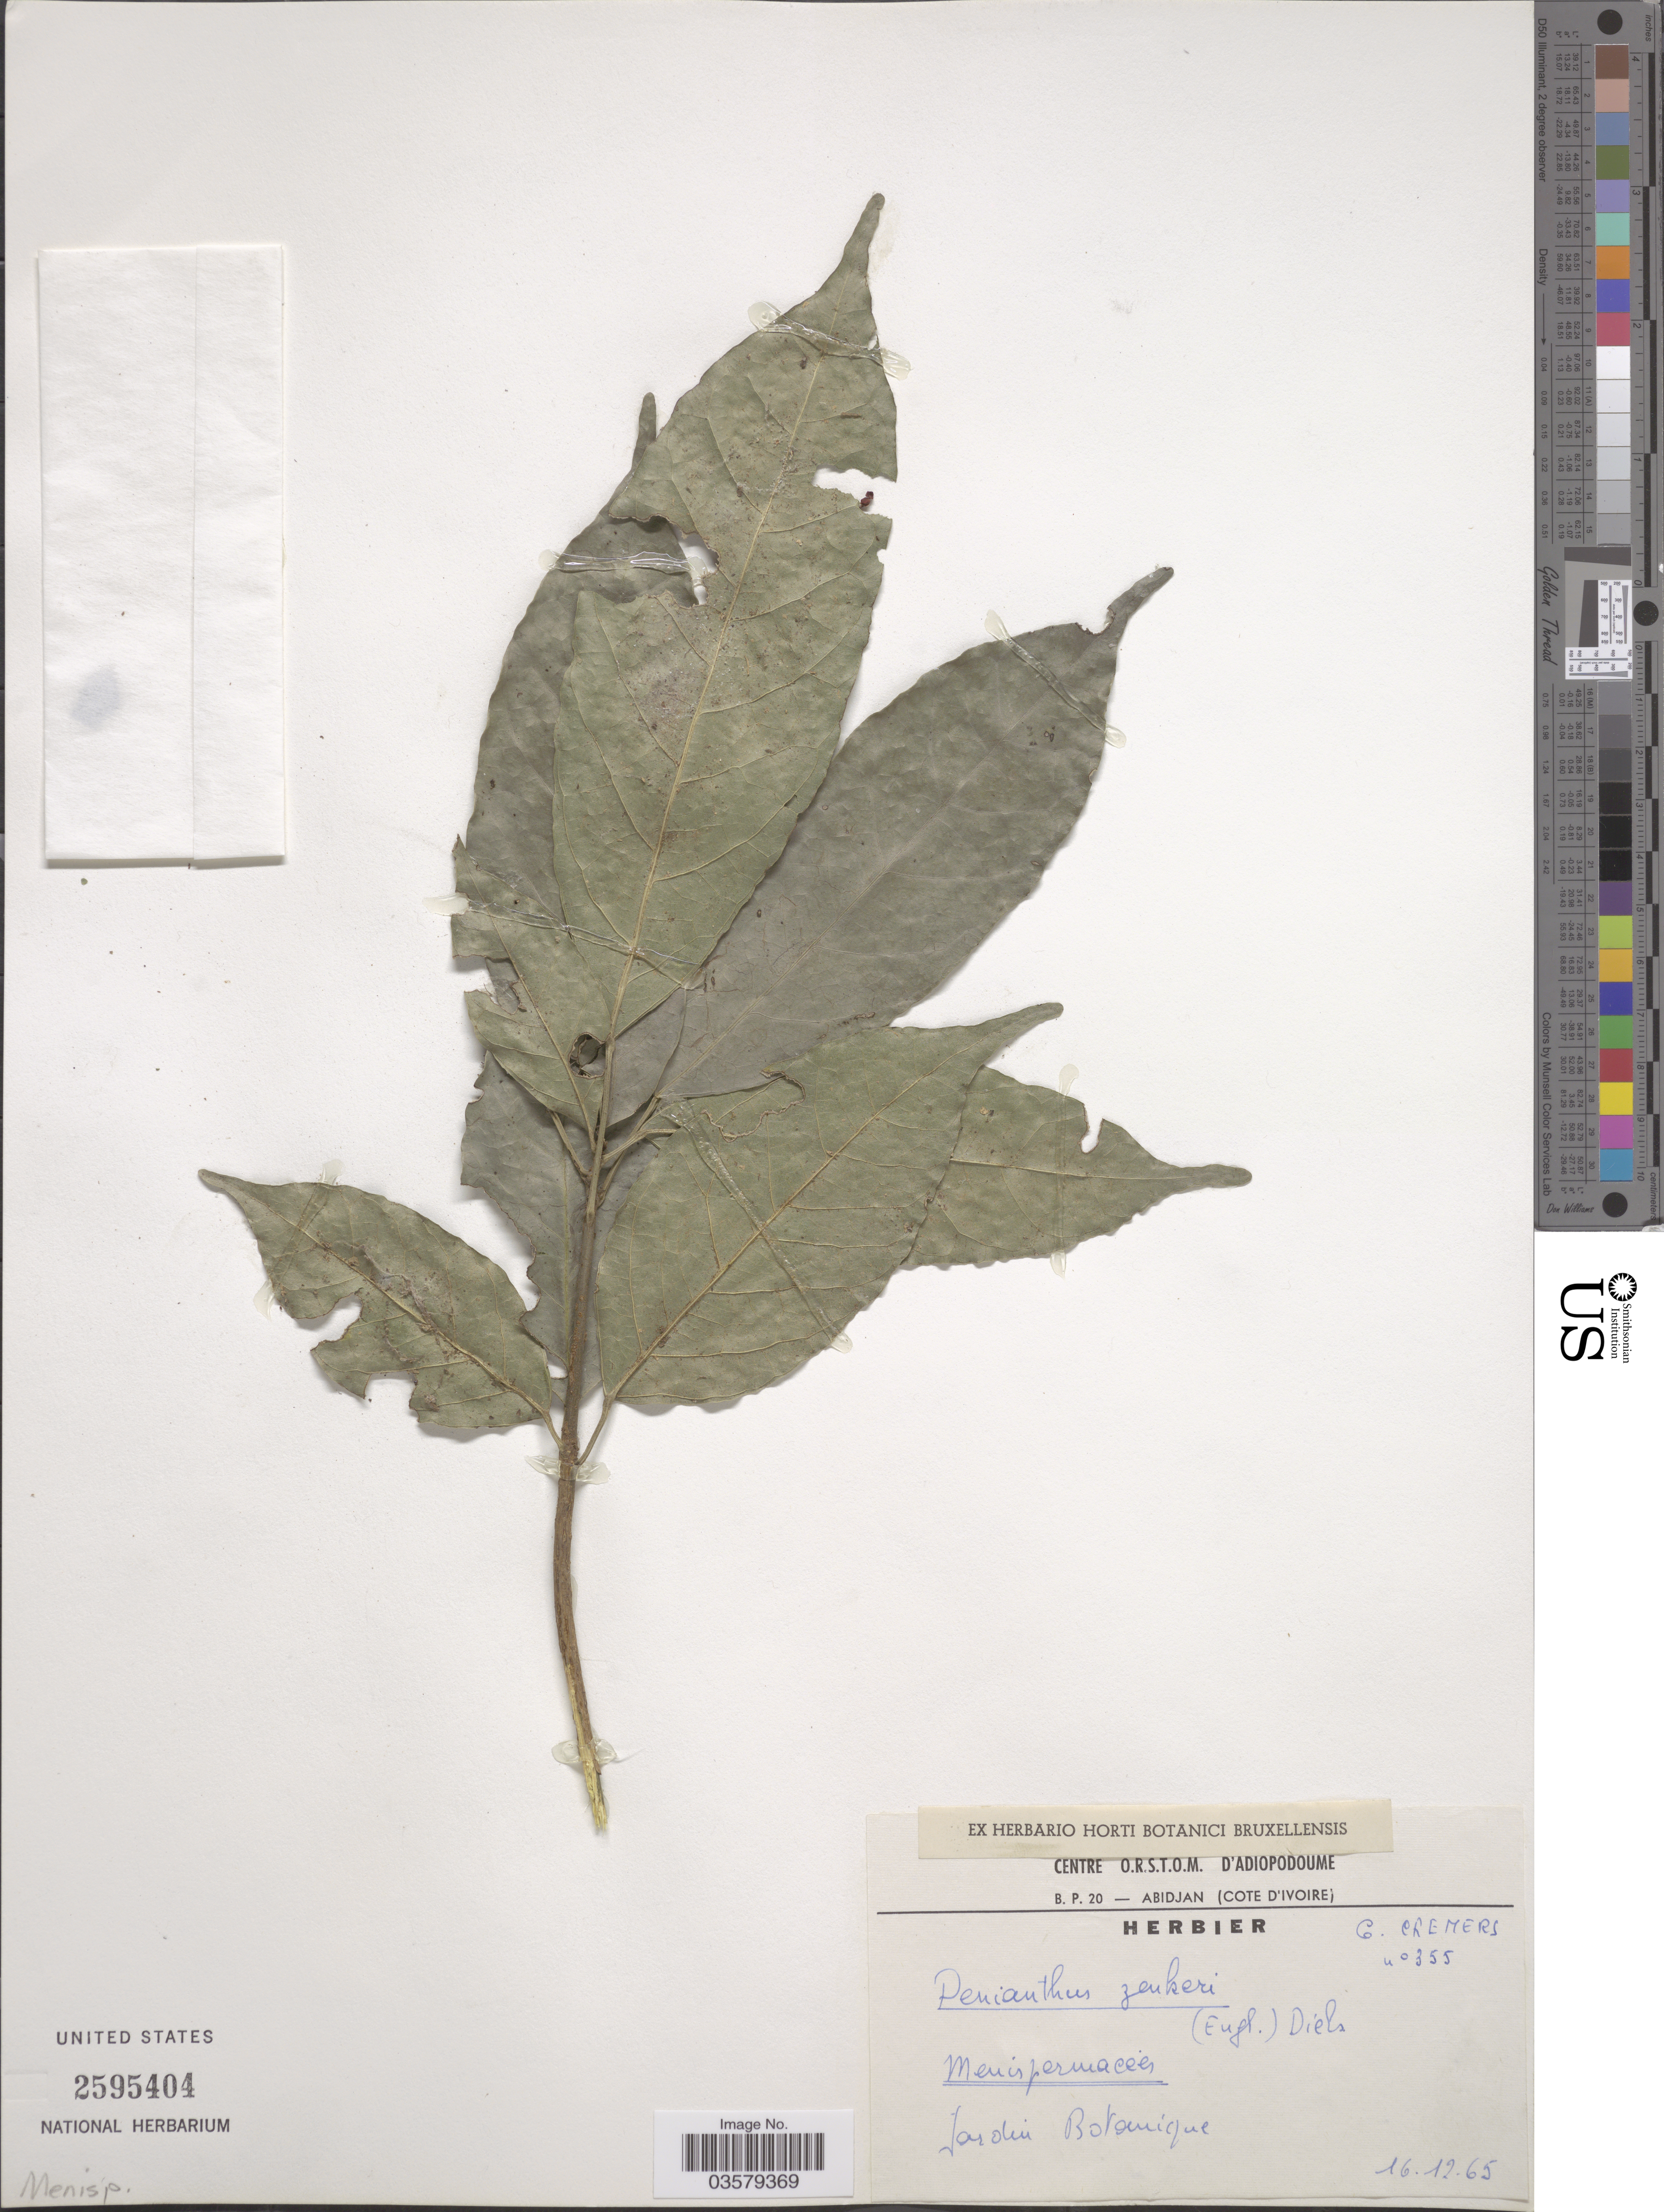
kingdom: Plantae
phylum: Tracheophyta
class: Magnoliopsida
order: Ranunculales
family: Menispermaceae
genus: Penianthus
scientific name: Penianthus zenkeri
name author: (Engl.) Diels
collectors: G. Cremers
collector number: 355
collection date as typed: Transcribed d/m/y: 16/12/65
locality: Jardin Botanique.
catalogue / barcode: US 2595404